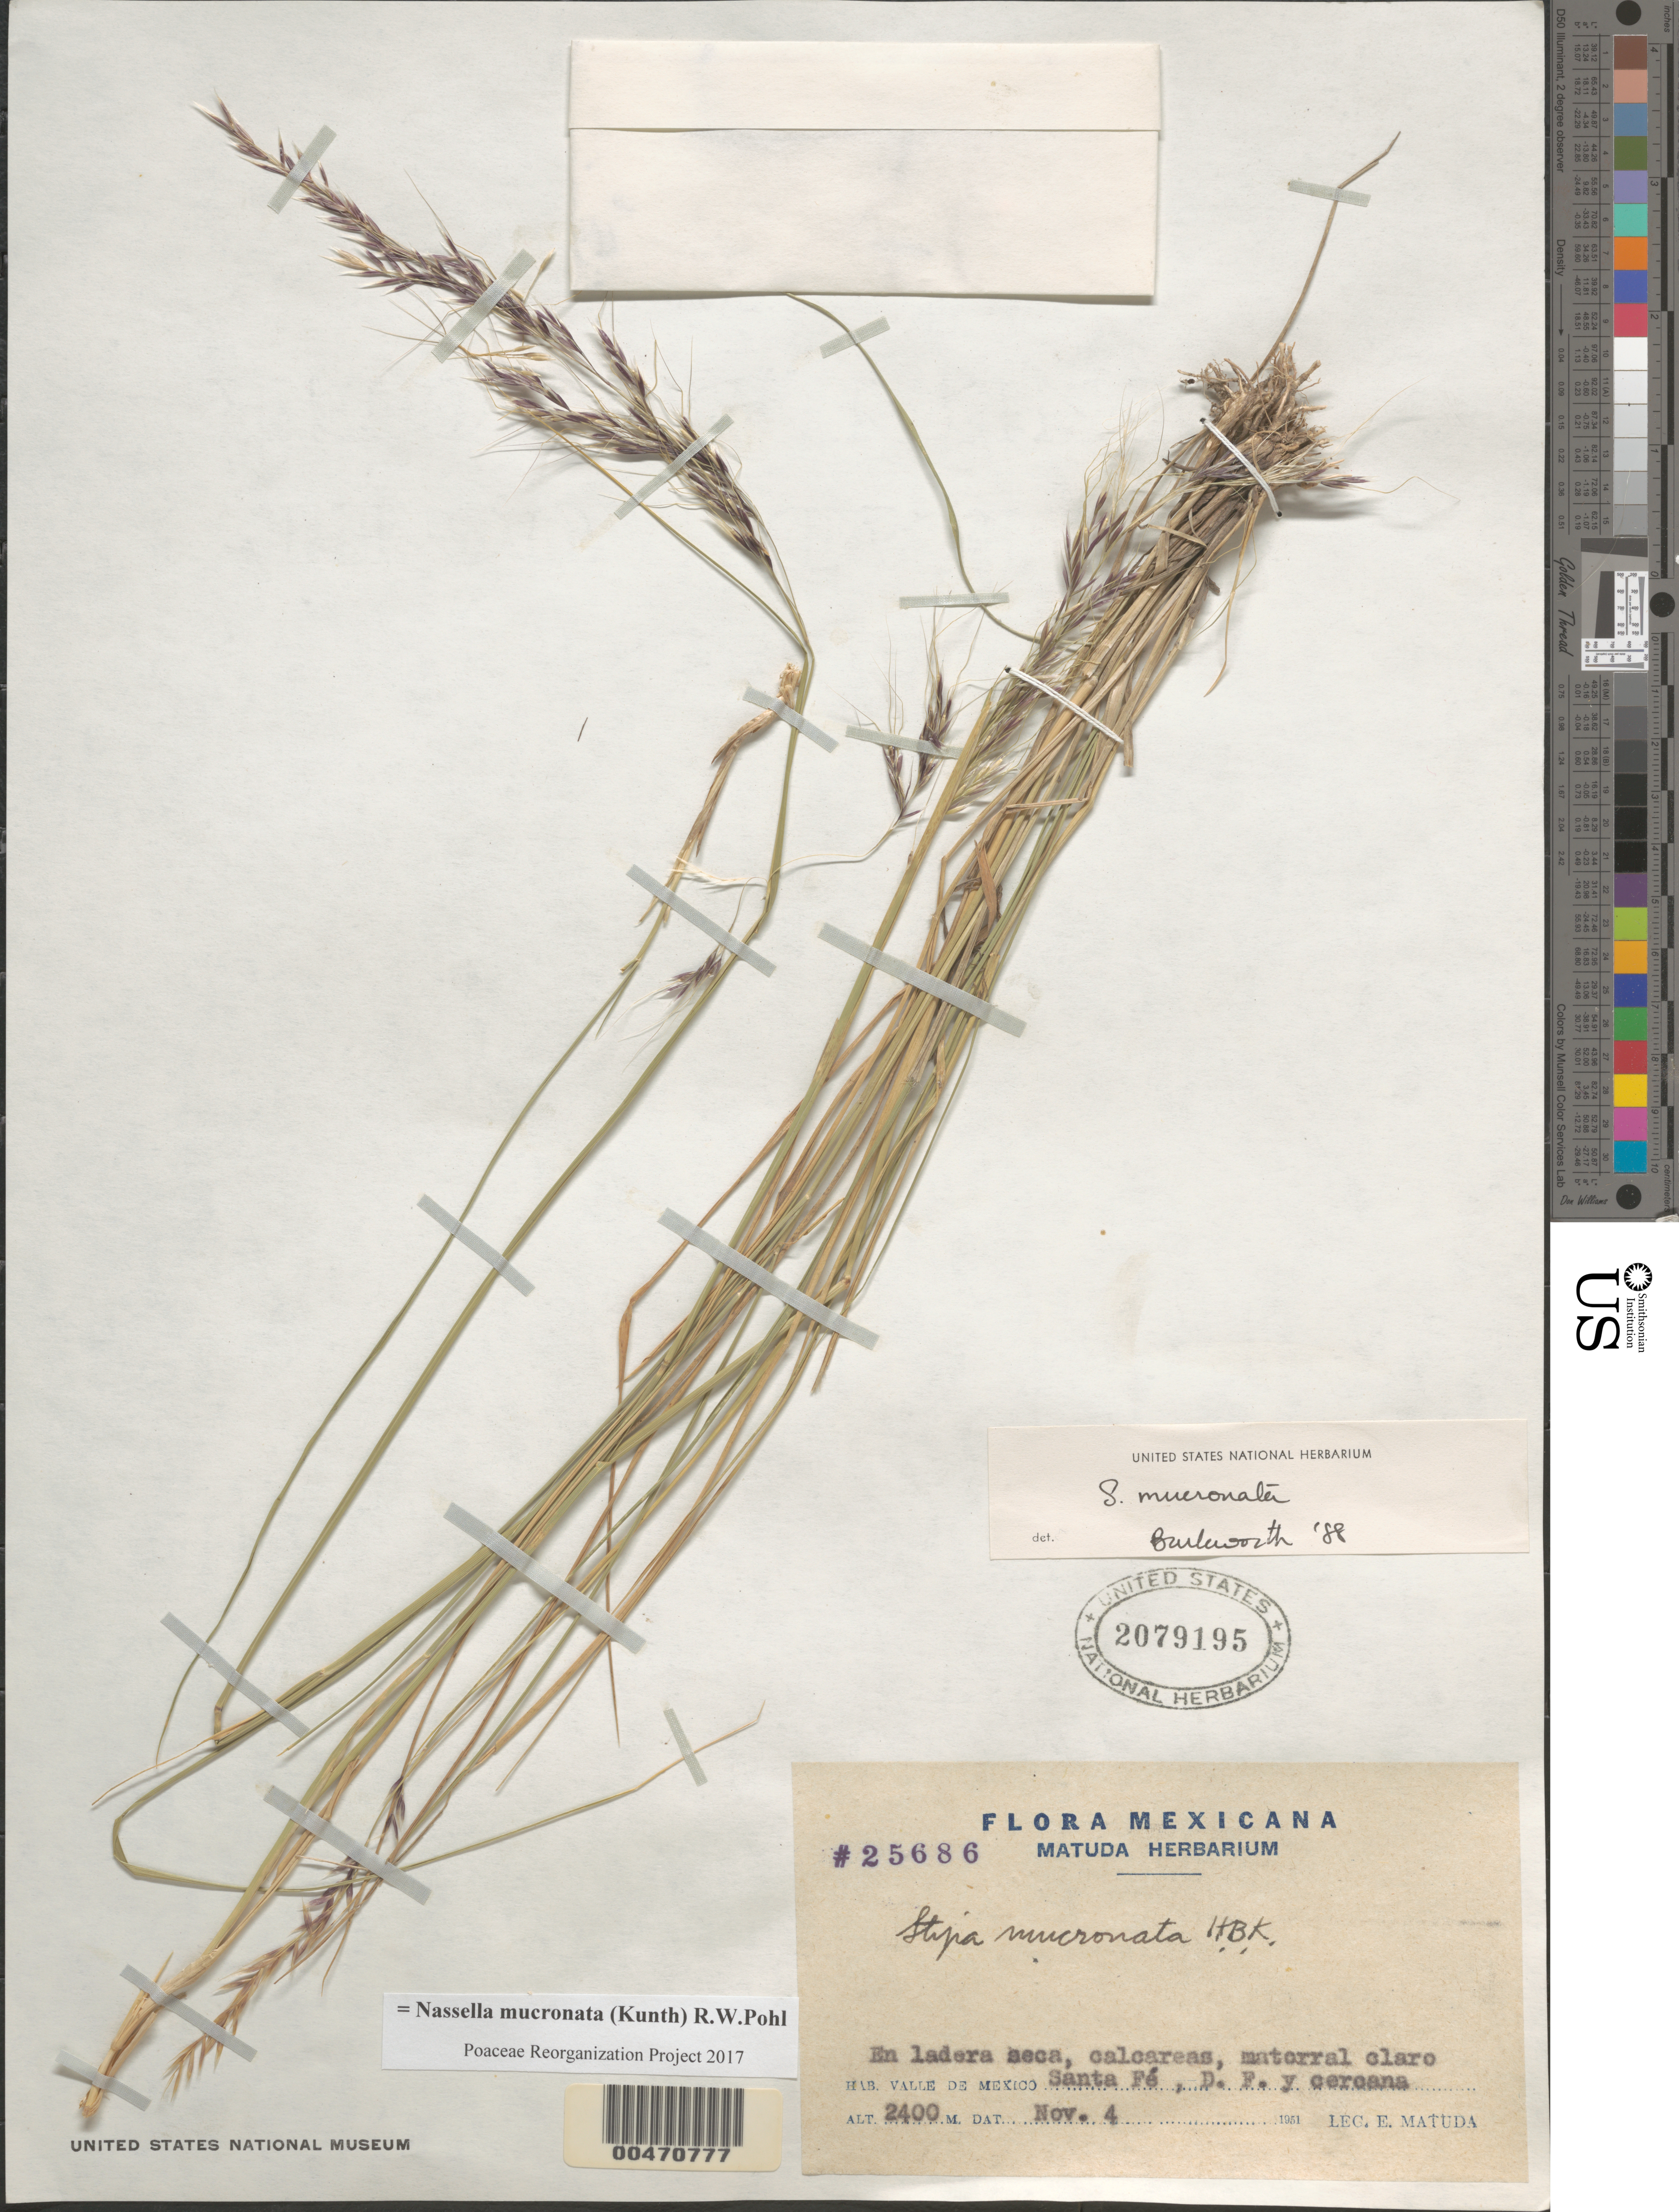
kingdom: Plantae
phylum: Tracheophyta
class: Liliopsida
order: Poales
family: Poaceae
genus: Nassella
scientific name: Nassella mucronata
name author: (Kunth) R.W. Pohl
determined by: Poaceae Reorganization Project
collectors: E. Matuda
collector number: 25686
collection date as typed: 4 Nov 1951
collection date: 1951-11-04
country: Mexico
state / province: Distrito Federal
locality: Valle de Mexico, Santa Fé & vicinity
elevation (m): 2400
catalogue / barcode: US 2079195